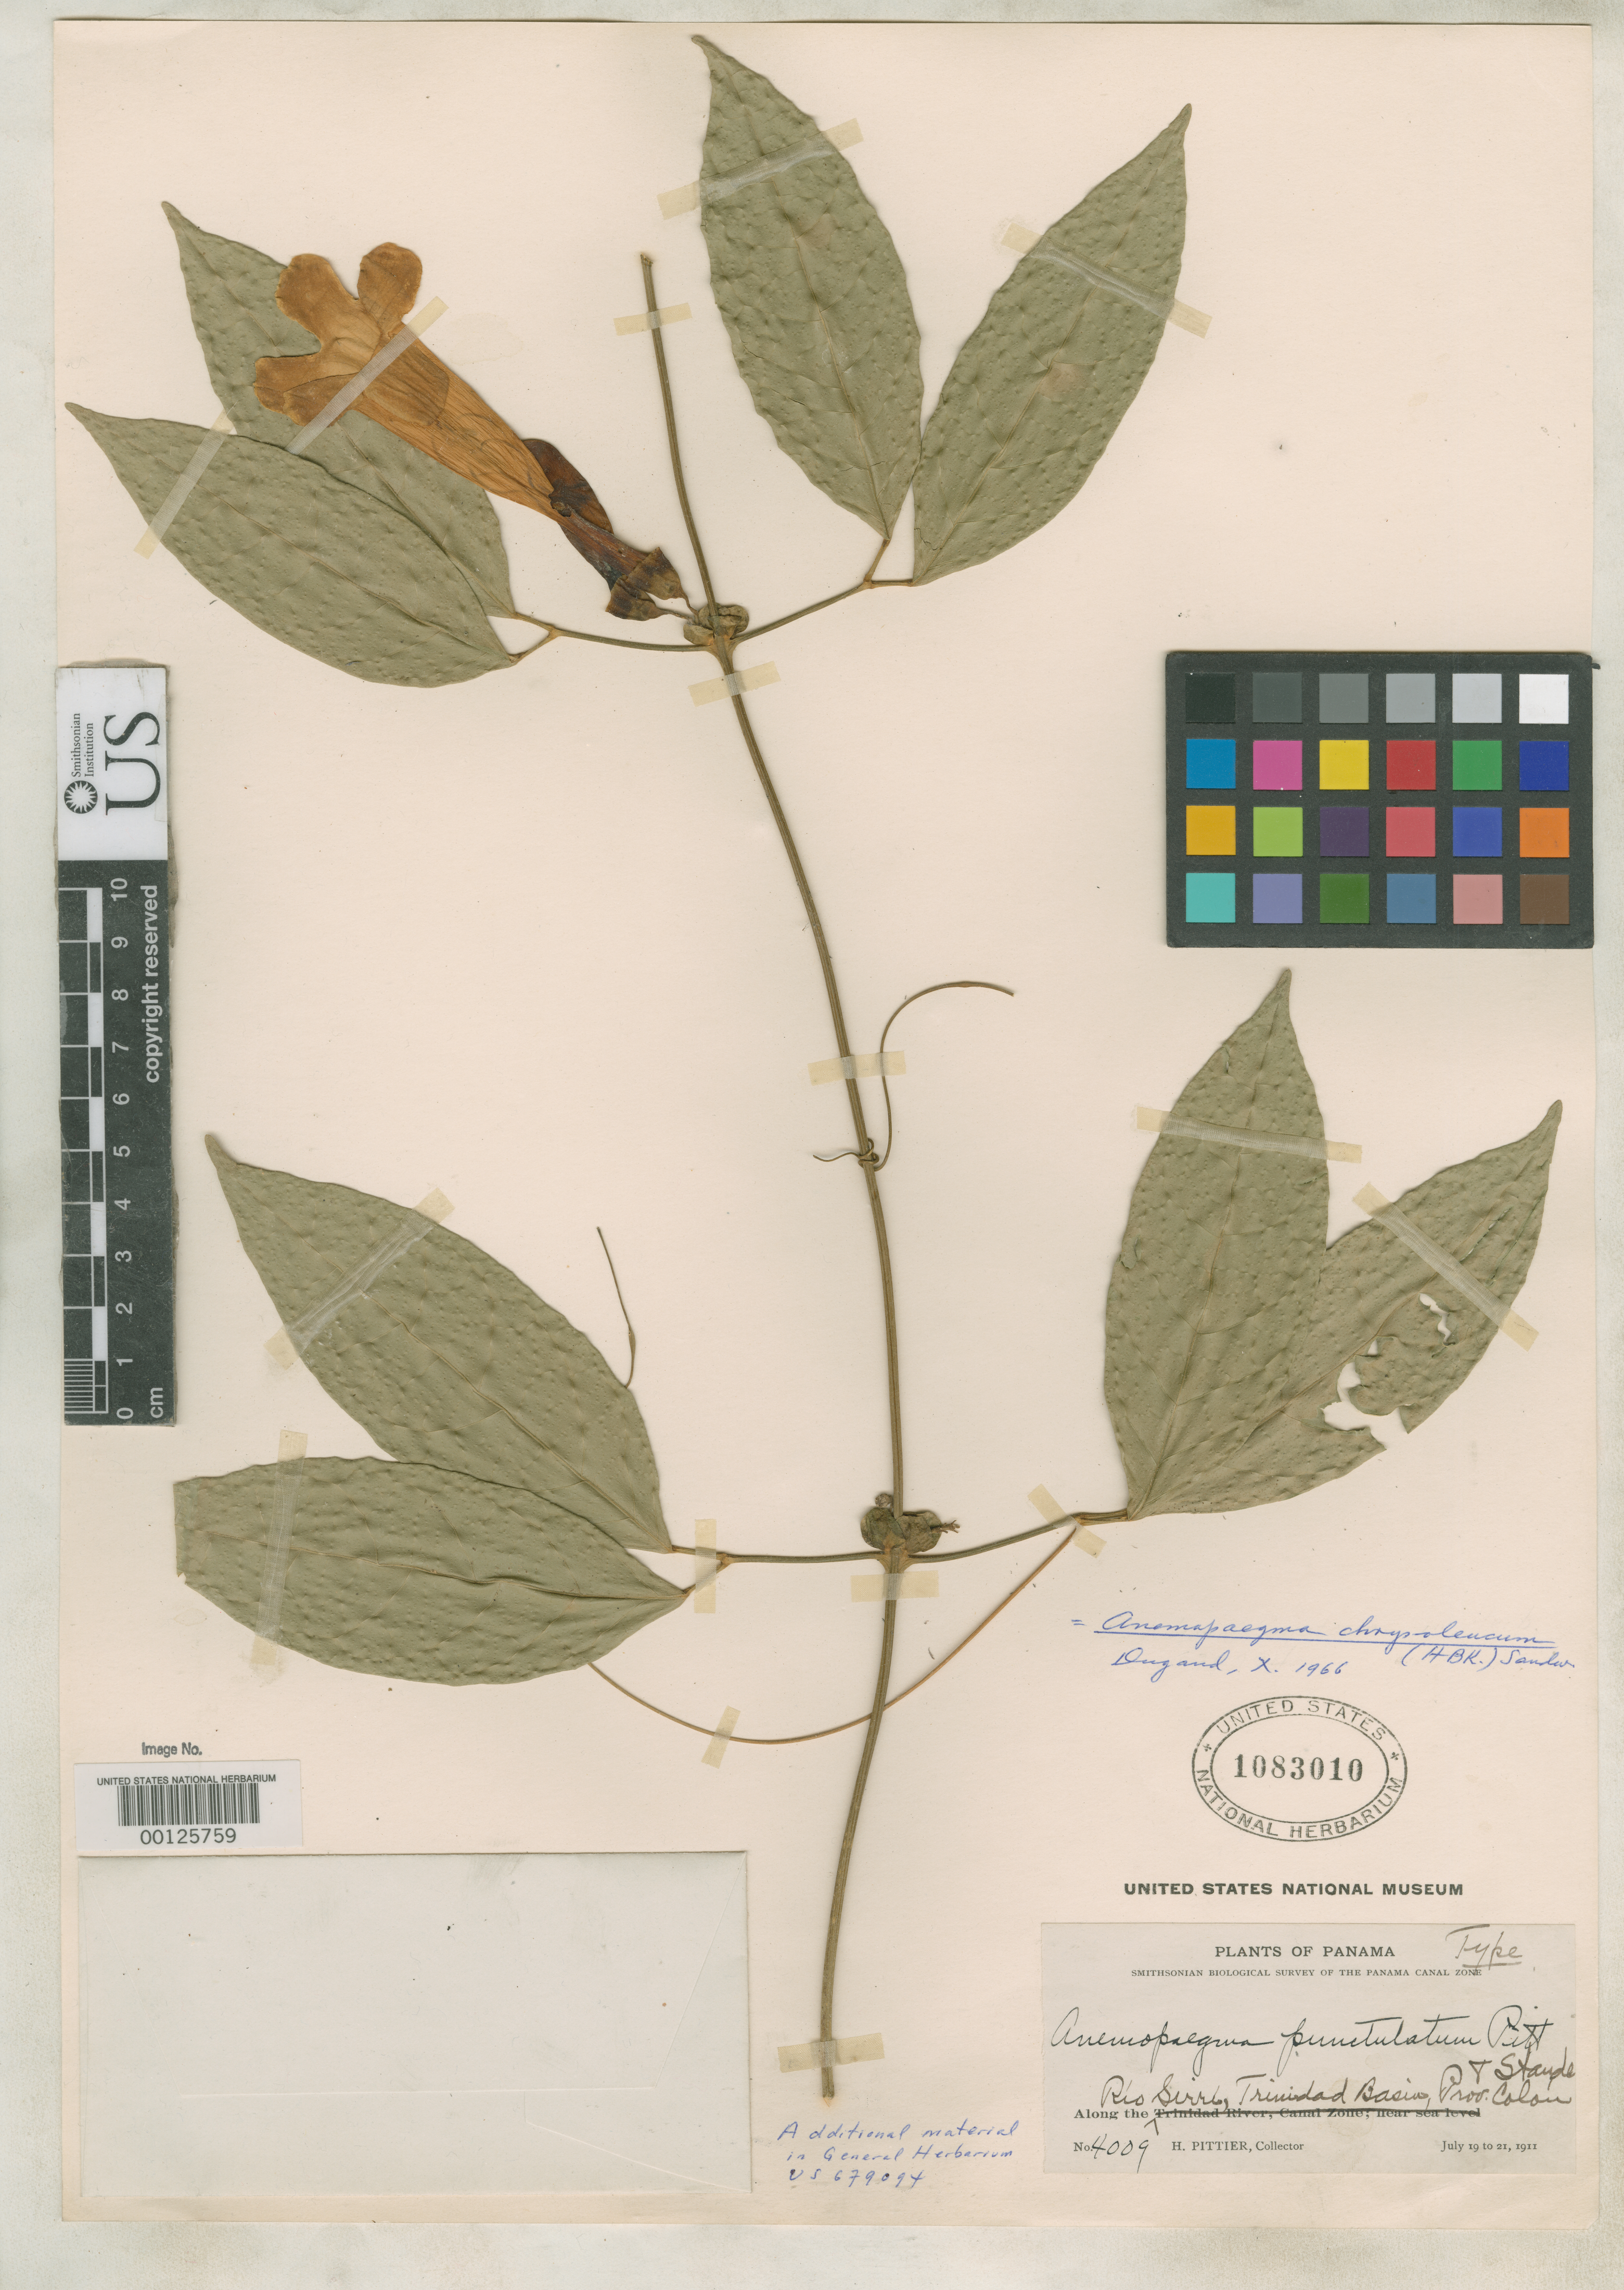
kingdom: Plantae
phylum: Tracheophyta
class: Magnoliopsida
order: Lamiales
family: Bignoniaceae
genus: Anemopaegma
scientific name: Anemopaegma punctulatum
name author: Pittier & Standl.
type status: Holotype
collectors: H. F. Pittier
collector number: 4009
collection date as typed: Jul 1911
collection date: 1911-07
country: Panama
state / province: Colón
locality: Trinidad Basin, Rio Sirri; alt. sea level.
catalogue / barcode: US 1083010